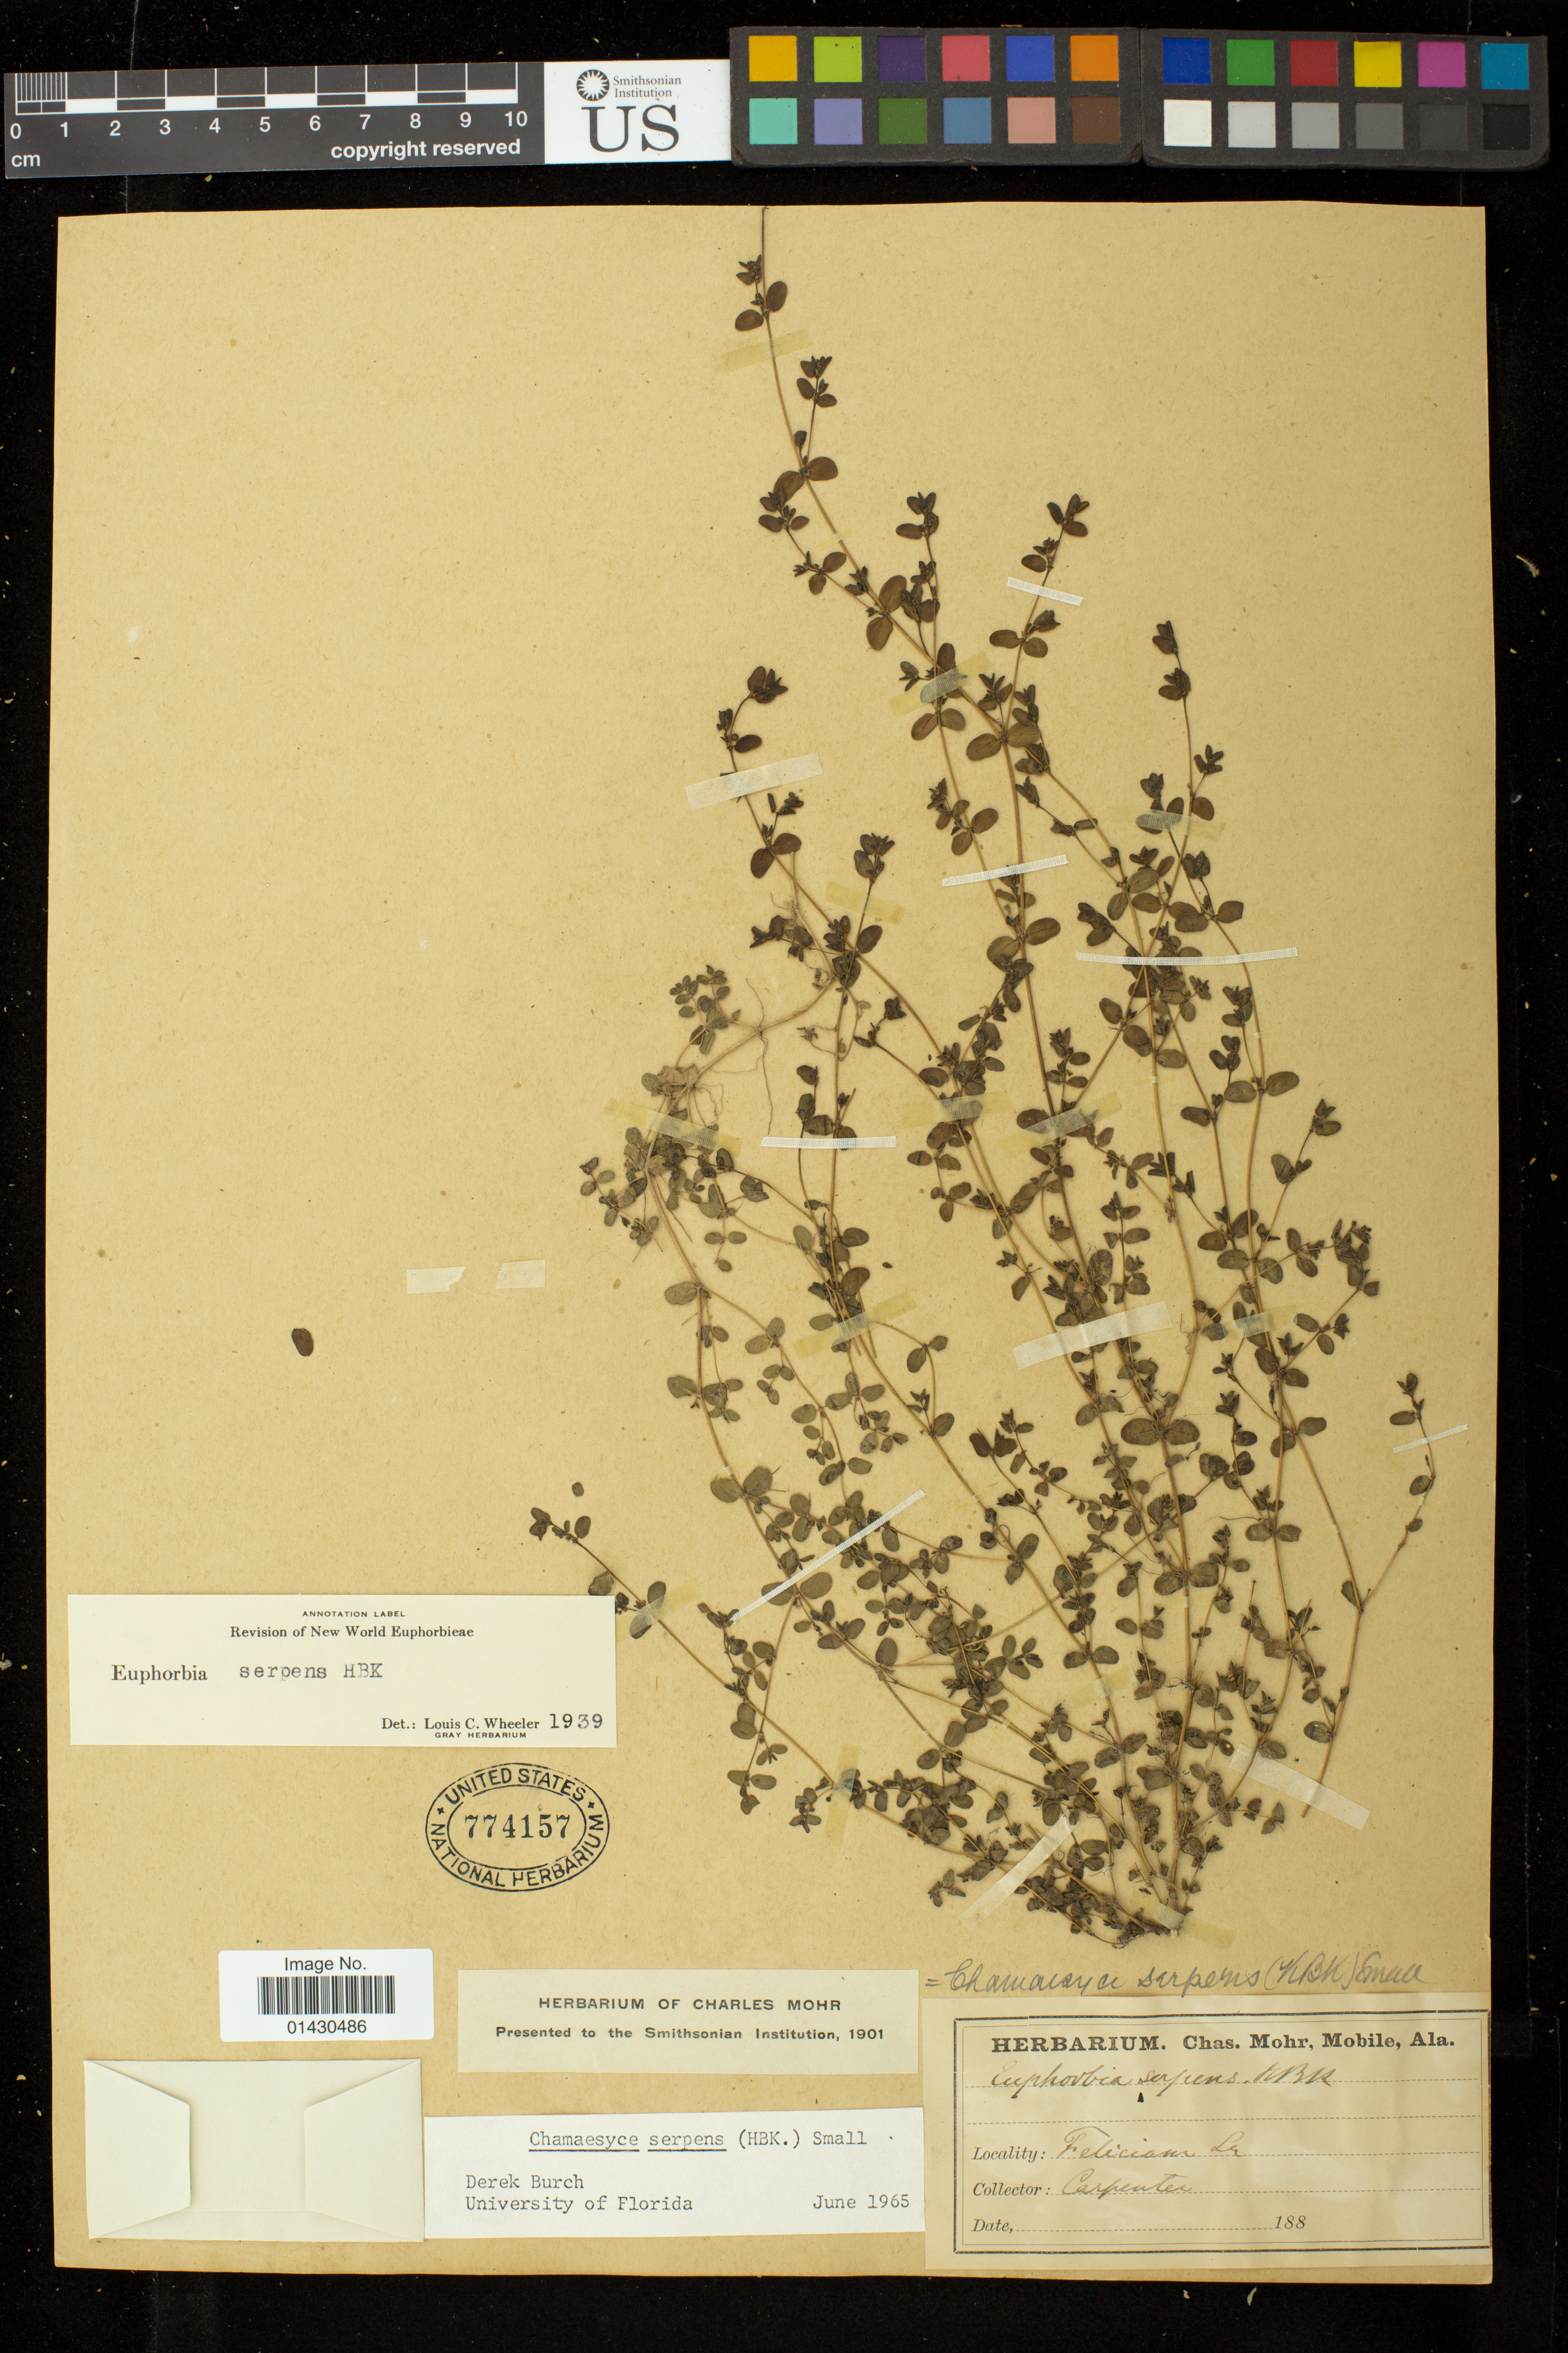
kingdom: Plantae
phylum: Tracheophyta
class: Magnoliopsida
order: Malpighiales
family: Euphorbiaceae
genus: Euphorbia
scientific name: Euphorbia serpens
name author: Kunth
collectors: -. Carpenter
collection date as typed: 188-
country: United States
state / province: Louisiana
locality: Feliciana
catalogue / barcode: US 774157